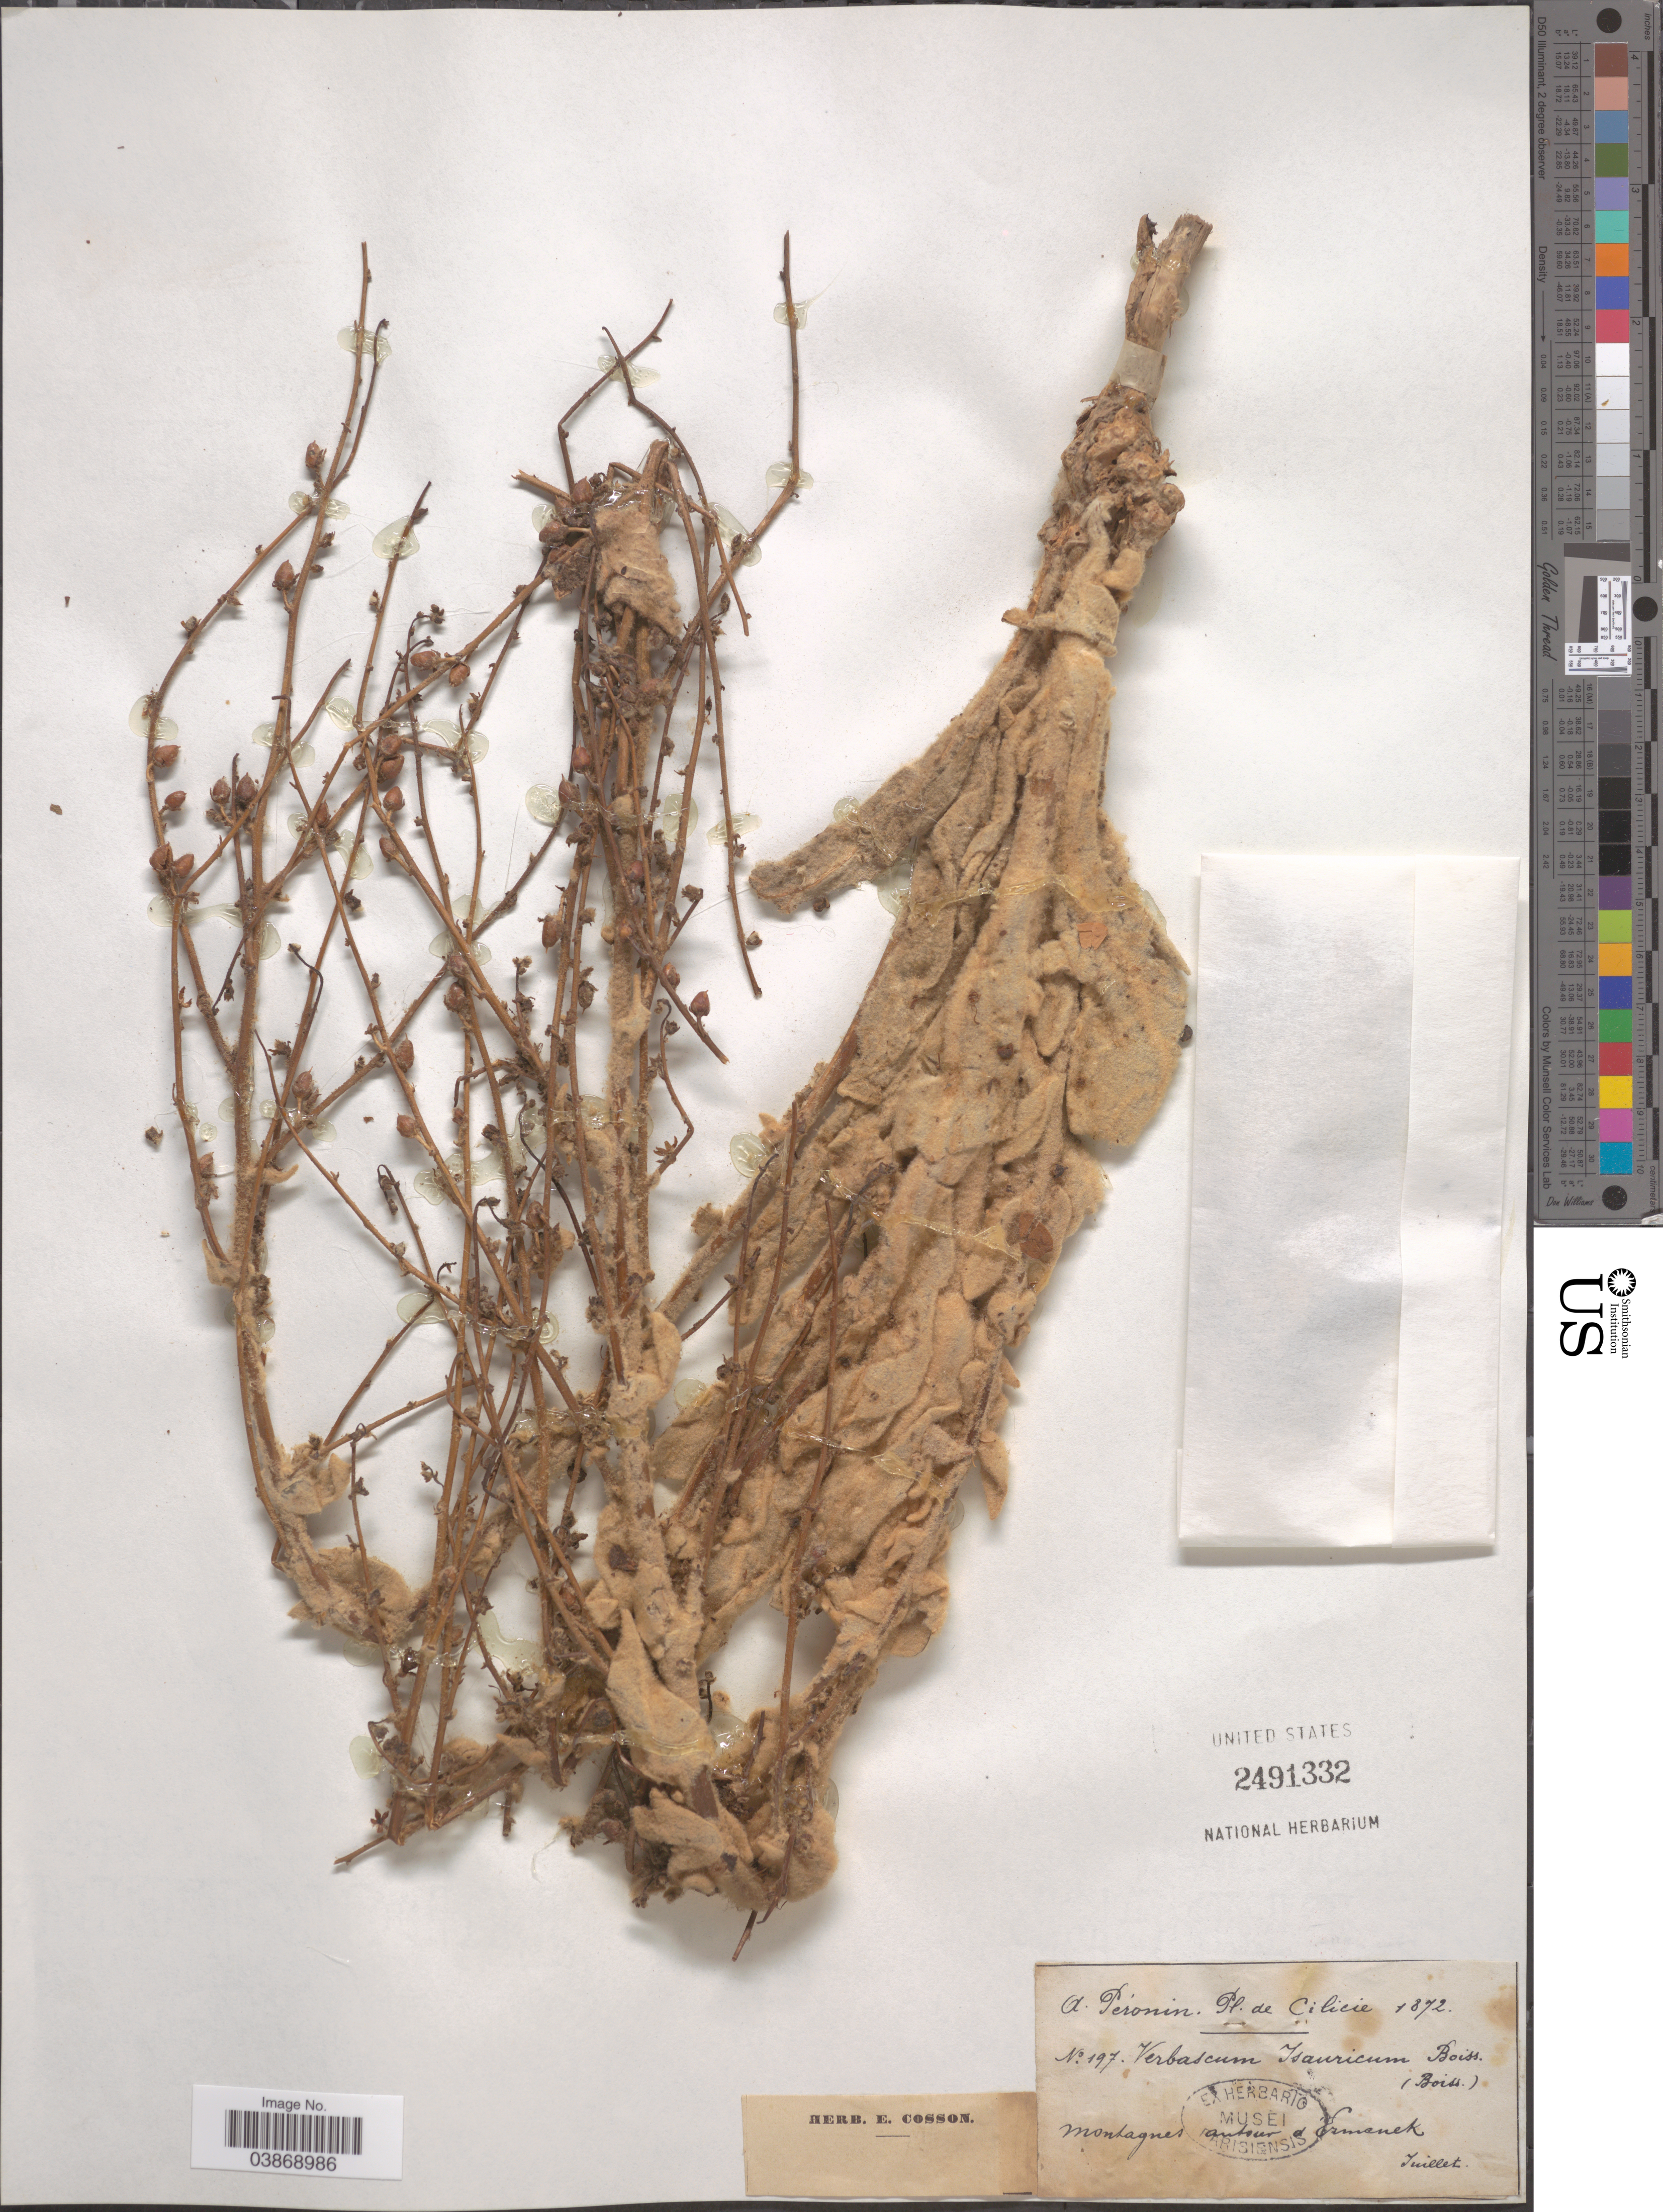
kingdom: Plantae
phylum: Tracheophyta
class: Magnoliopsida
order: Lamiales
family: Scrophulariaceae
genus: Verbascum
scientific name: Verbascum isauricum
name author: Boiss. & Heldr.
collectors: A. Péronin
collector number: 197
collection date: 1872-07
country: Turkey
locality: Cilicie. Montagnes autour d'Ermanek.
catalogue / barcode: US 2491332